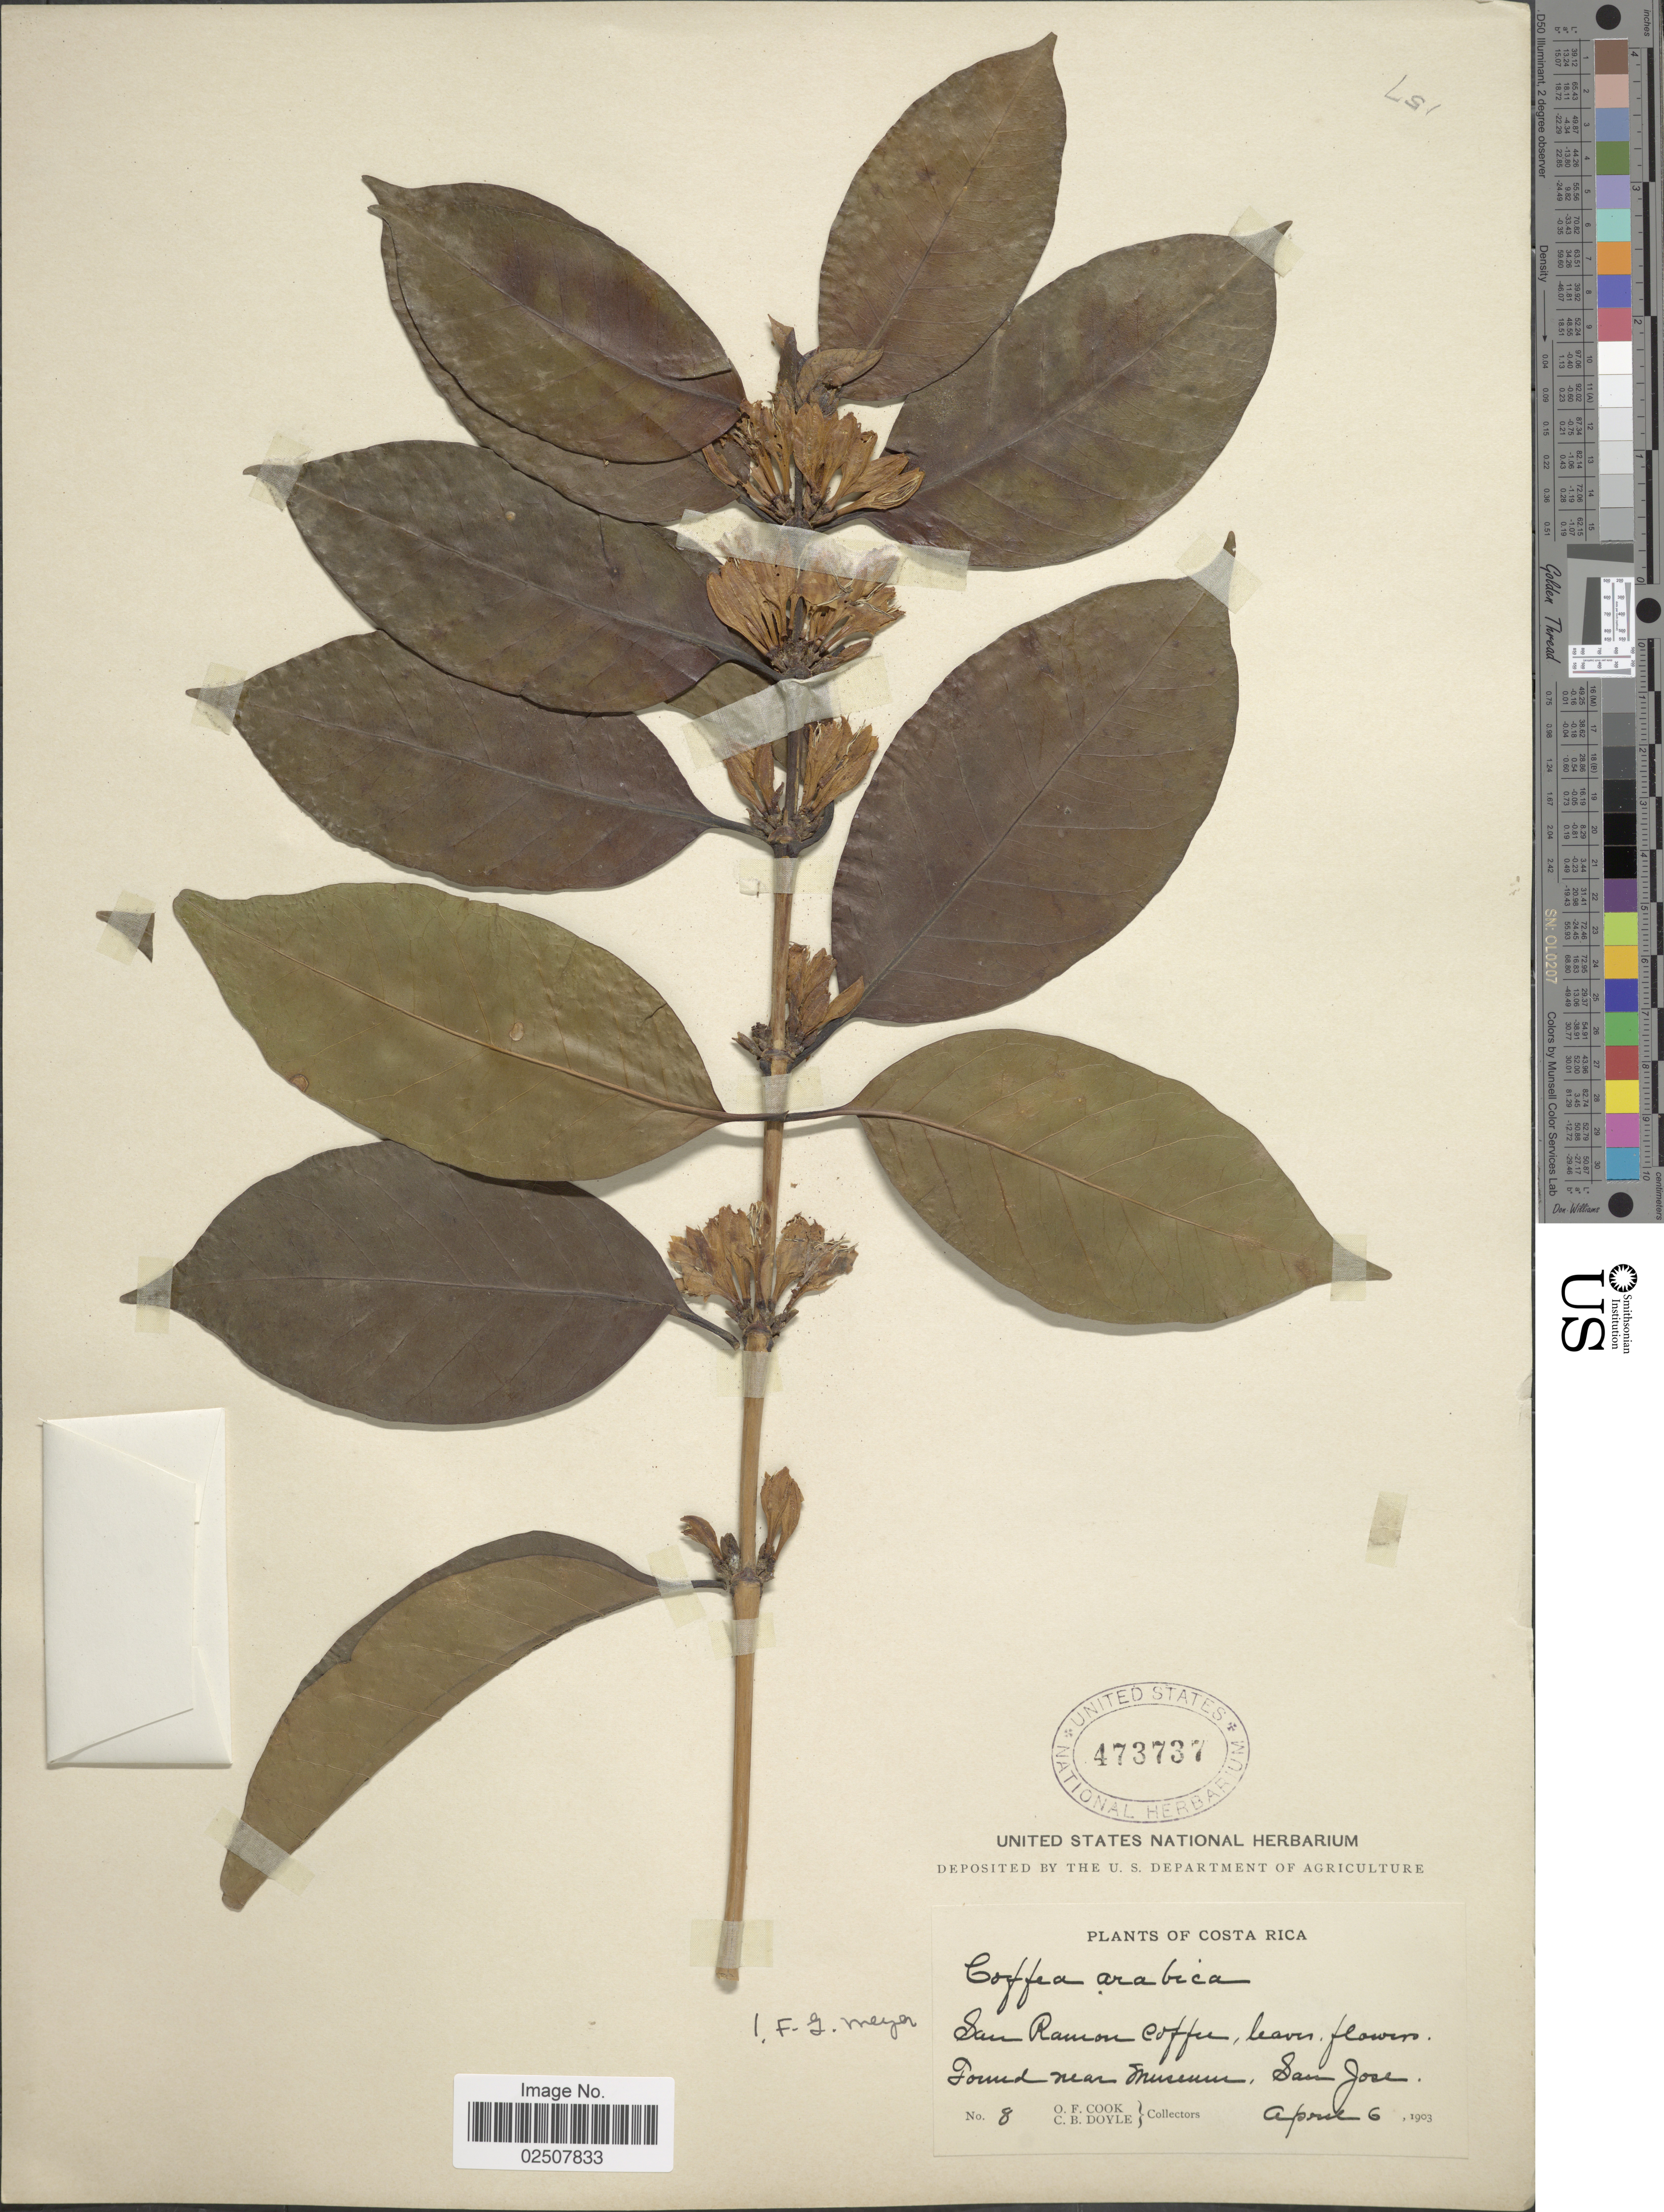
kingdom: Plantae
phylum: Tracheophyta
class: Magnoliopsida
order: Gentianales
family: Rubiaceae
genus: Coffea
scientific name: Coffea arabica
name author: L.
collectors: O. F. Cook & C. Doyle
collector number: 8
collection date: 1903-04-06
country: Costa Rica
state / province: San José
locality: San Ramon Coffee, Found near Museum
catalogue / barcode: US 473737